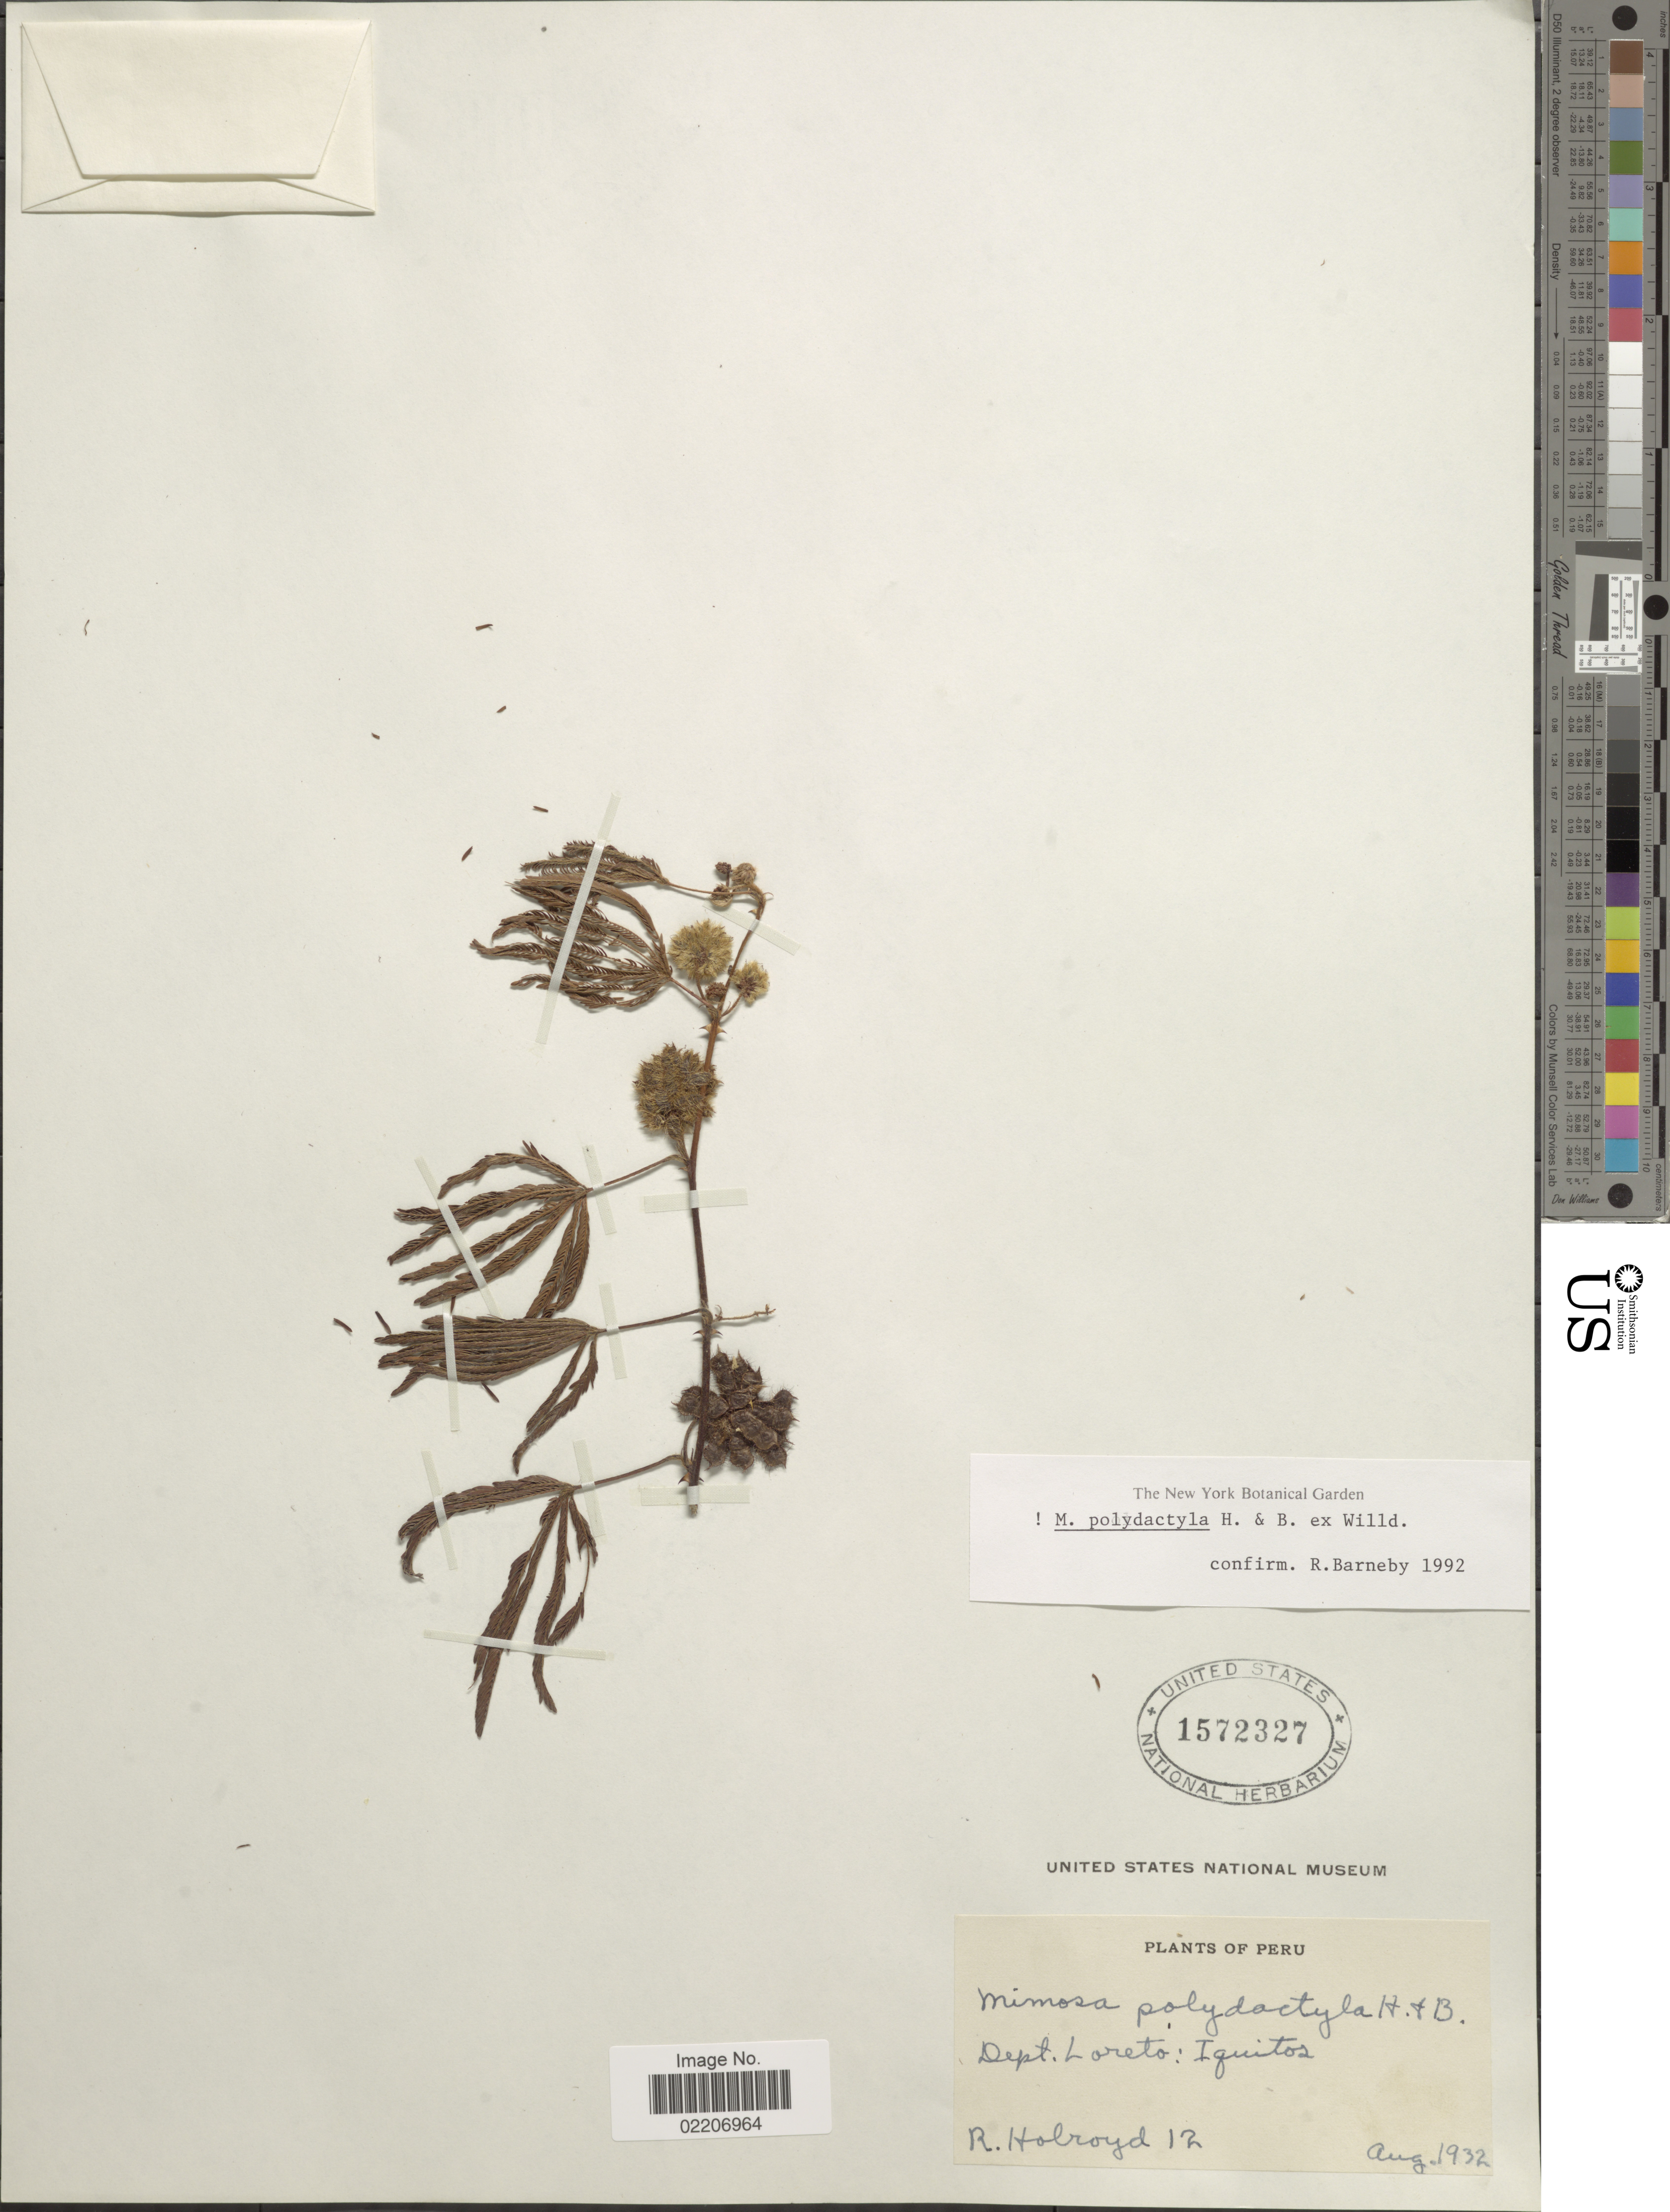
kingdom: Plantae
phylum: Tracheophyta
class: Magnoliopsida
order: Fabales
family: Fabaceae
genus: Mimosa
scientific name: Mimosa polydactyla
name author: Humb. & Bonpl. ex Willd.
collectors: R. Holroyd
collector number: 12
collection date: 1932-08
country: Peru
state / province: Loreto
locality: Iquitos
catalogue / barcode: US 1572327